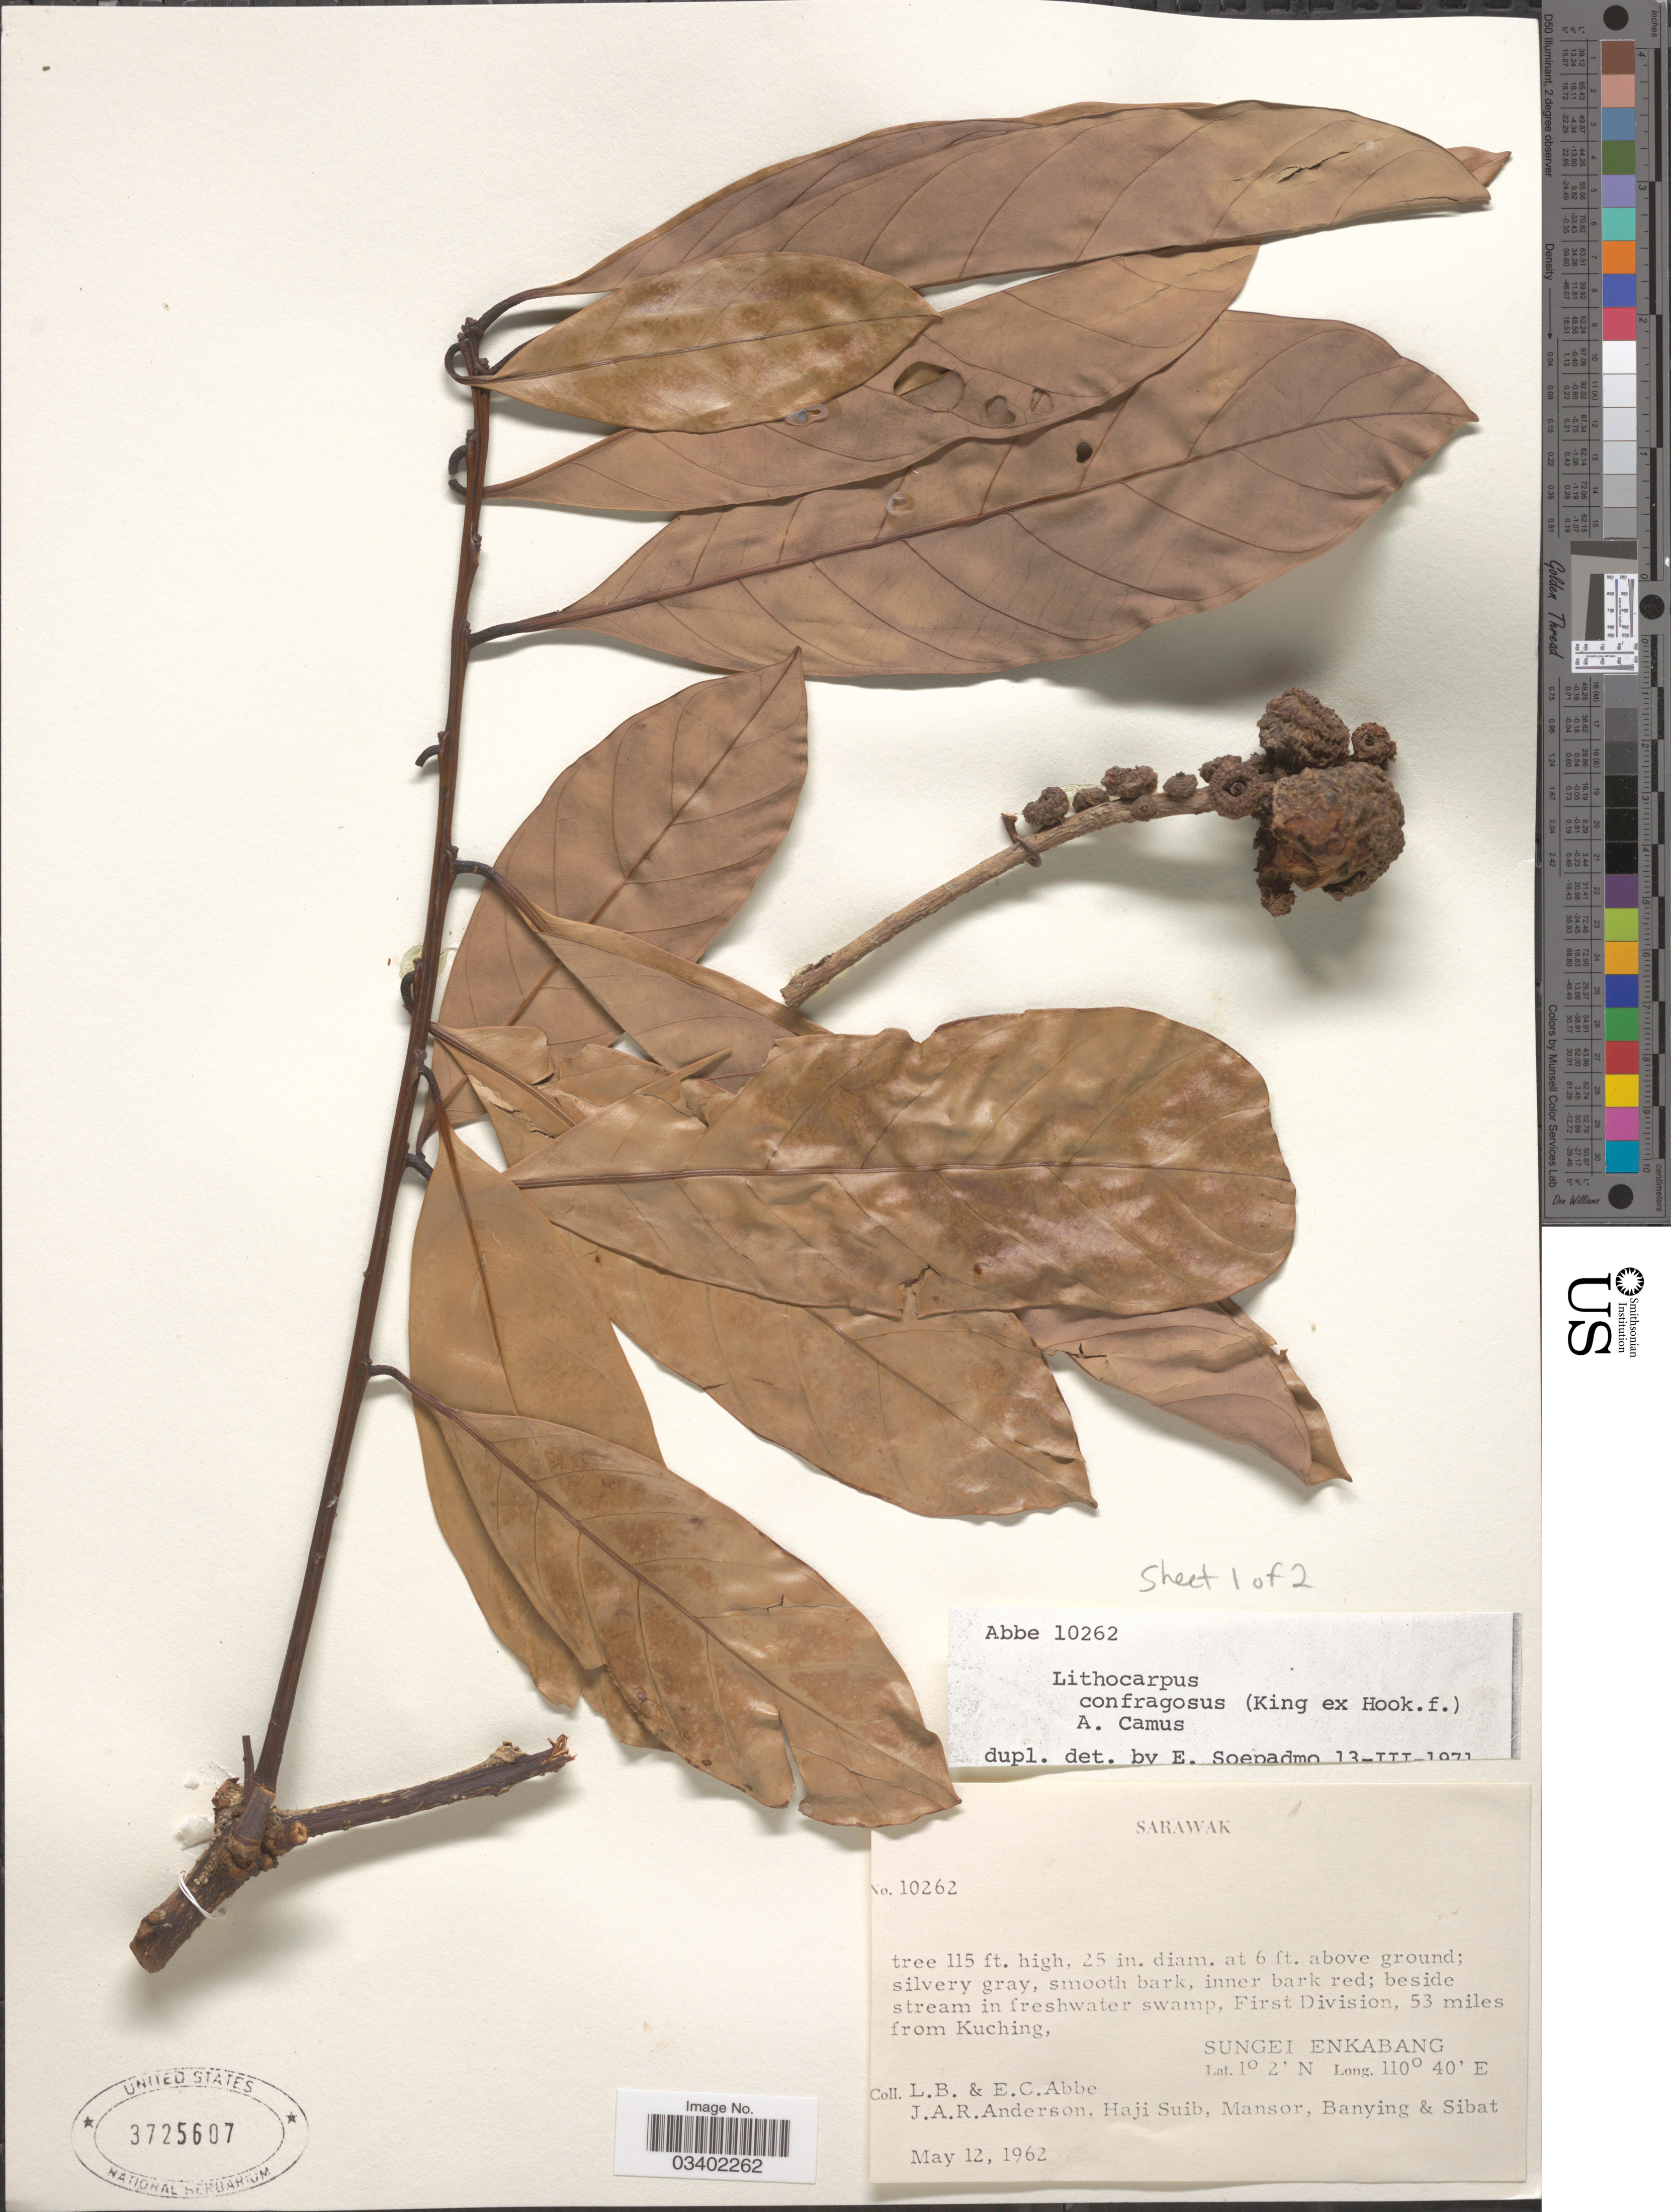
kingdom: Plantae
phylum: Tracheophyta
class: Magnoliopsida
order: Fagales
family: Fagaceae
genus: Lithocarpus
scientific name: Lithocarpus confragosus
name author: (King ex Hook. f.) A. Camus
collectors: L. B. Abbe, E. C. Abbe, J. A. R. Anderson, H. Suib & et al.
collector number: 10262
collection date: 1962-05-12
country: Malaysia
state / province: Sarawak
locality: First Division, 53 miles from Kuching, Sungei Enkabang.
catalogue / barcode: US 3725607